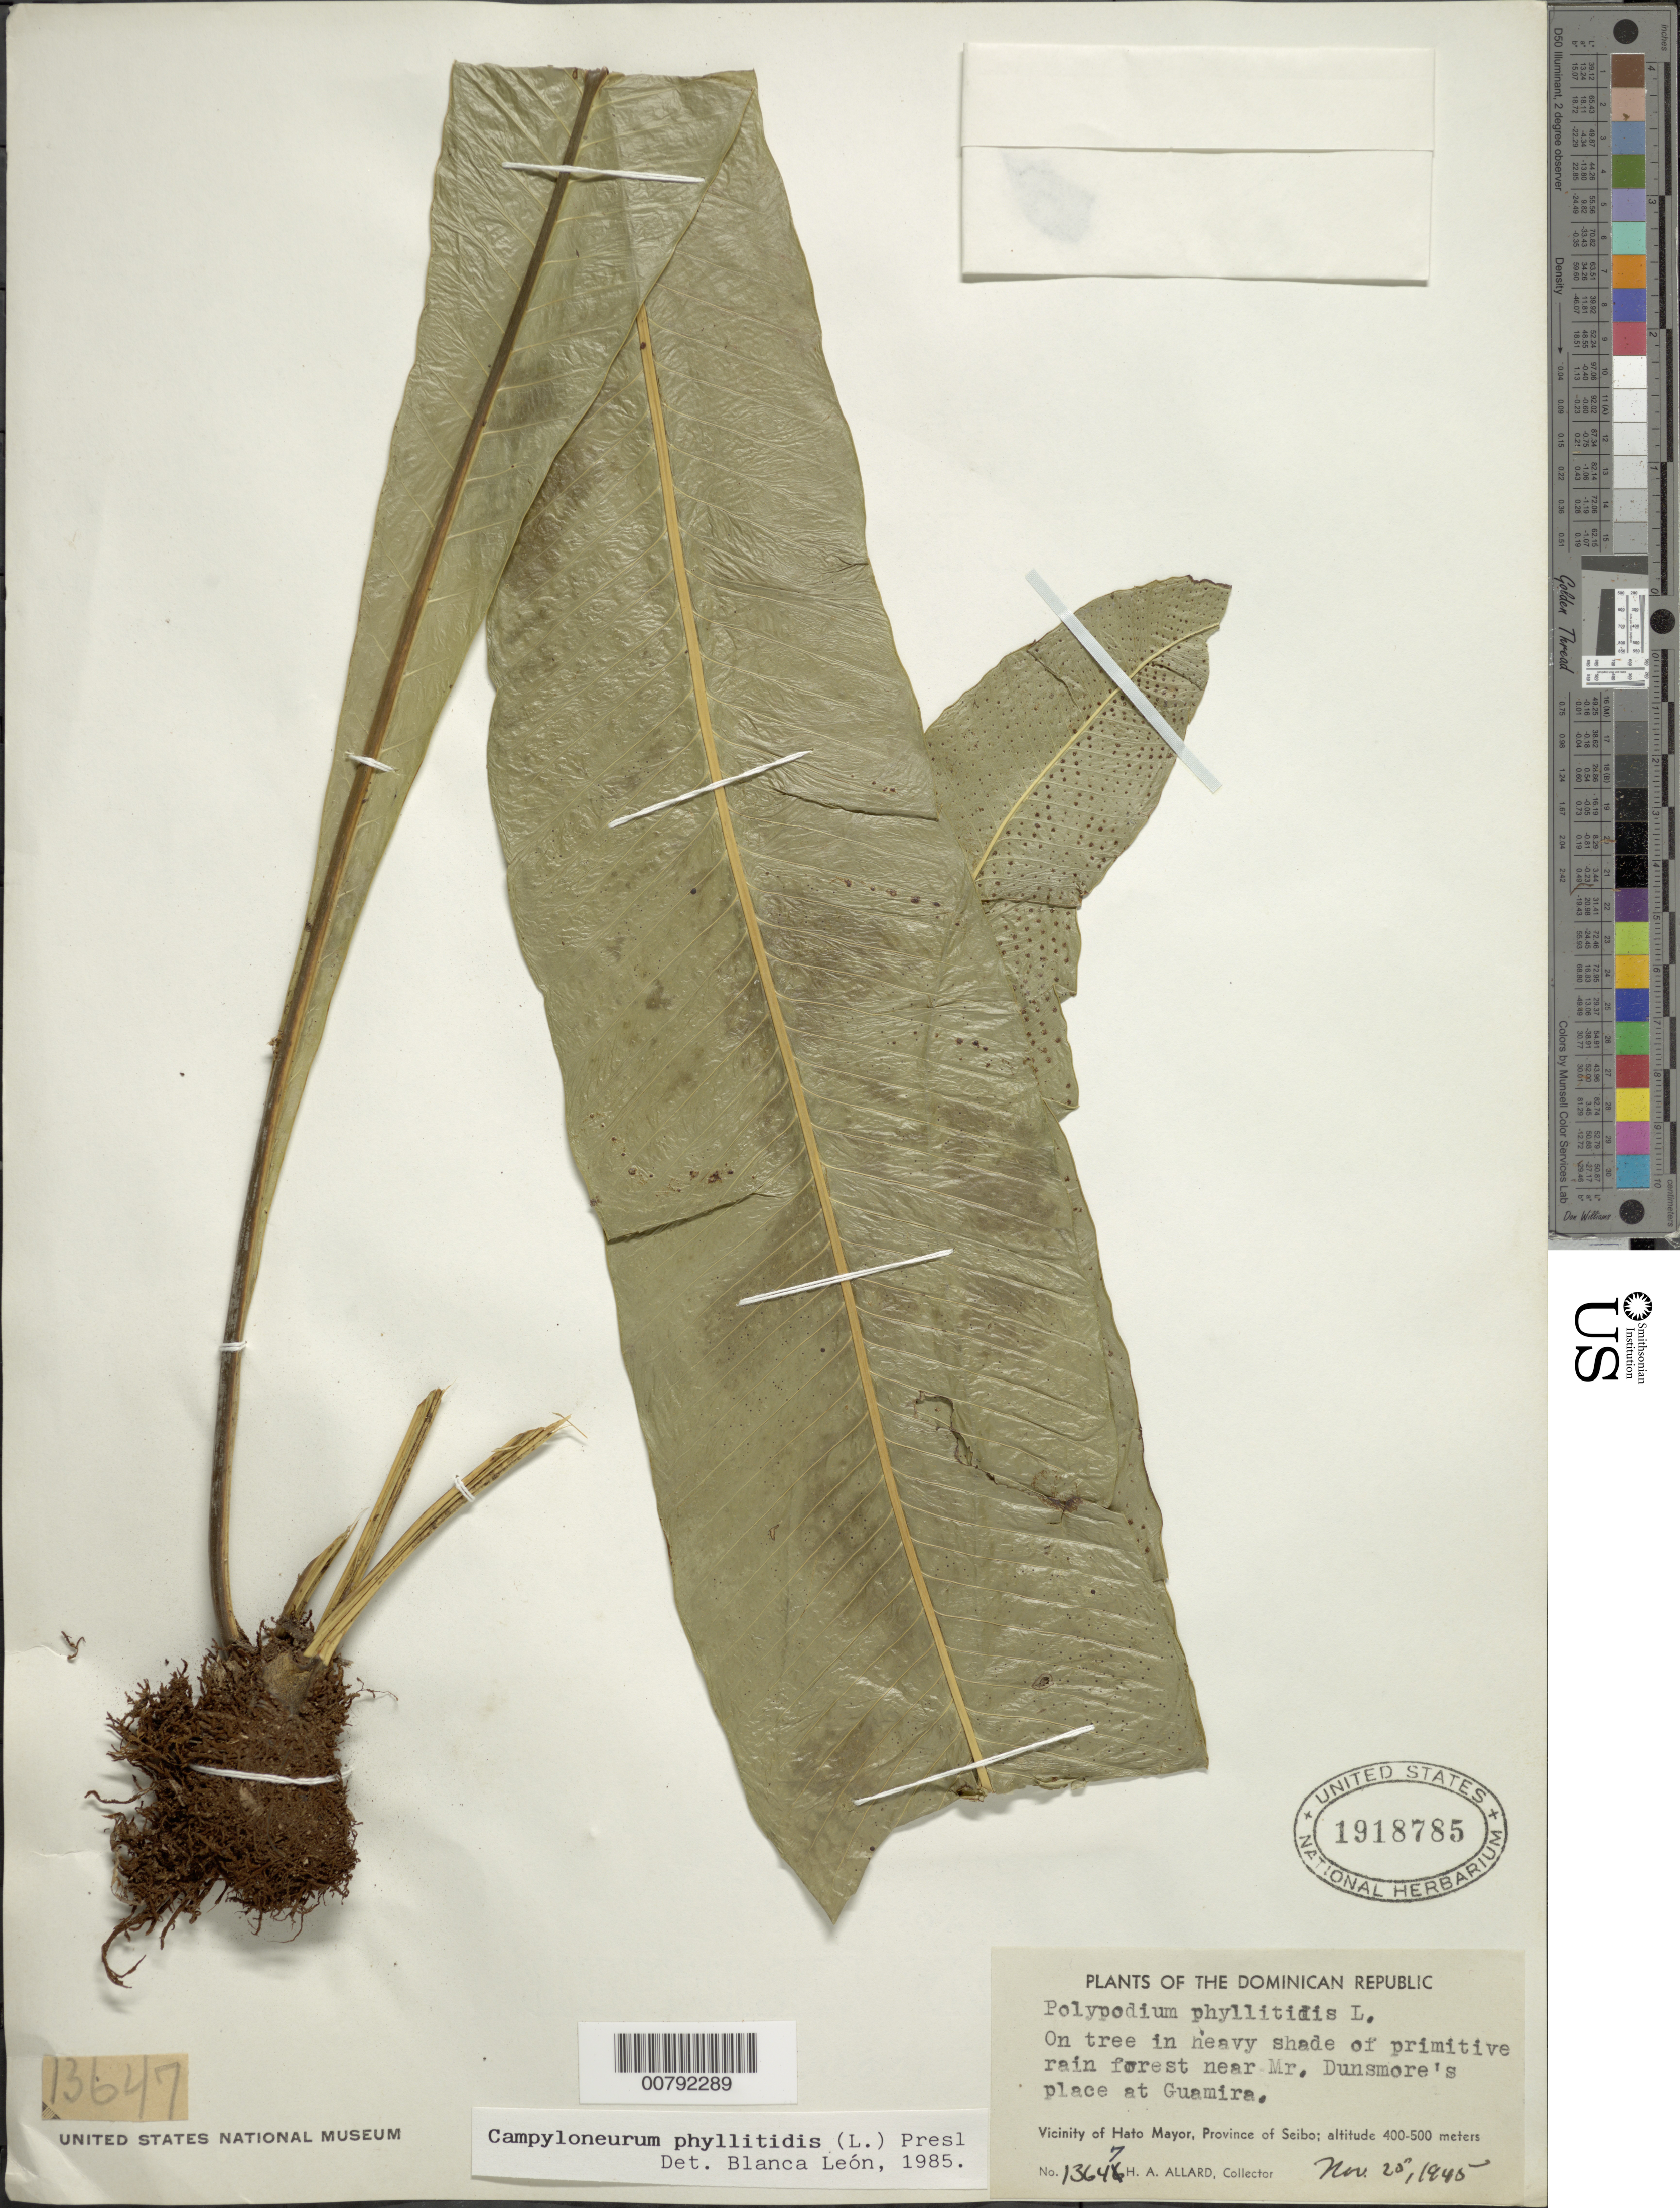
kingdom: Plantae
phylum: Tracheophyta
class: Polypodiopsida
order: Polypodiales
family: Polypodiaceae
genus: Campyloneurum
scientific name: Campyloneurum phyllitidis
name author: (L.) C. Presl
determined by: León, B.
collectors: H. A. Allard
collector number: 13647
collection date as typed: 25 Nov 1945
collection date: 1945-11-25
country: Dominican Republic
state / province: El Seibo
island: Hispaniola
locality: Hato Mayor vicinity, near Mr. Dunsmore's place at Guamira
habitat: Heavy shade of primitive rainforest, on tree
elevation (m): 400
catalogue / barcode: US 1918785